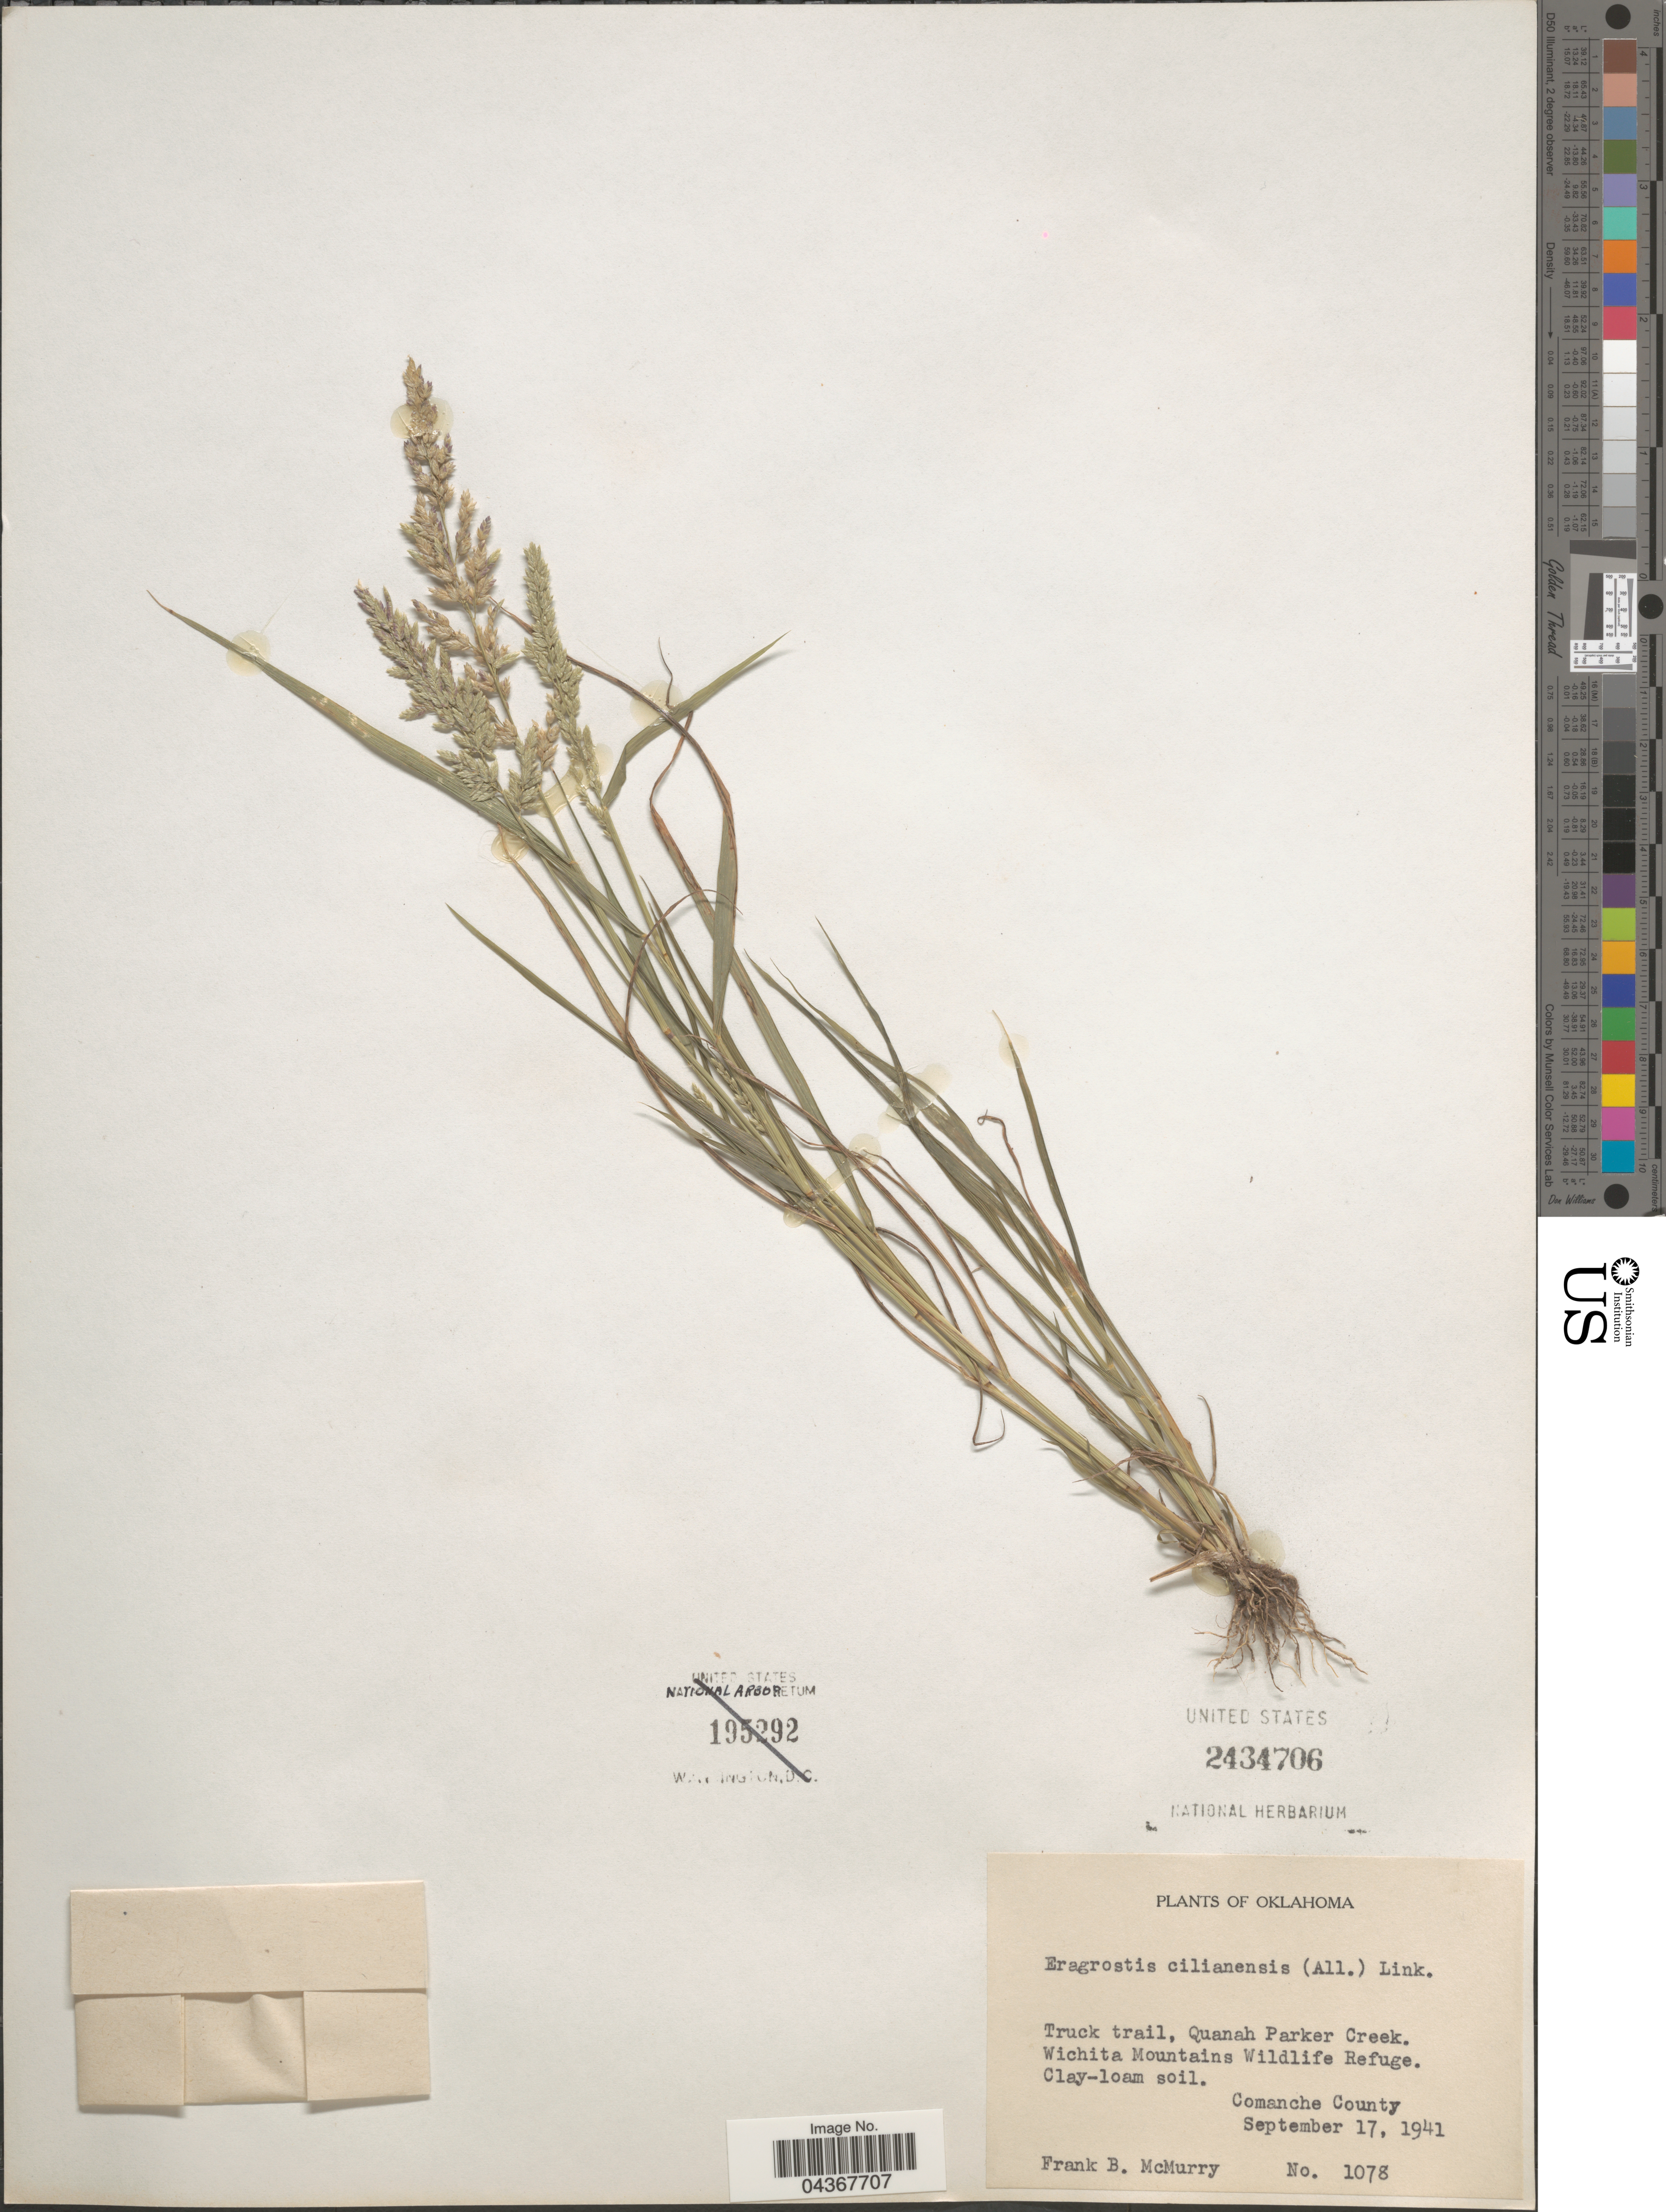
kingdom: Plantae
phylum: Tracheophyta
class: Liliopsida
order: Poales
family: Poaceae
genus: Eragrostis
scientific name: Eragrostis cilianensis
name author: (Bellardi) Vignolo ex Janch.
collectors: F. B. McMurry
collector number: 1078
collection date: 1941-09-17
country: United States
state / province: Oklahoma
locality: Truck trail, Quanah Parker Creek. Wichita Mountains Wildlife Refuge. Comanche County.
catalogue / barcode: US 2434706